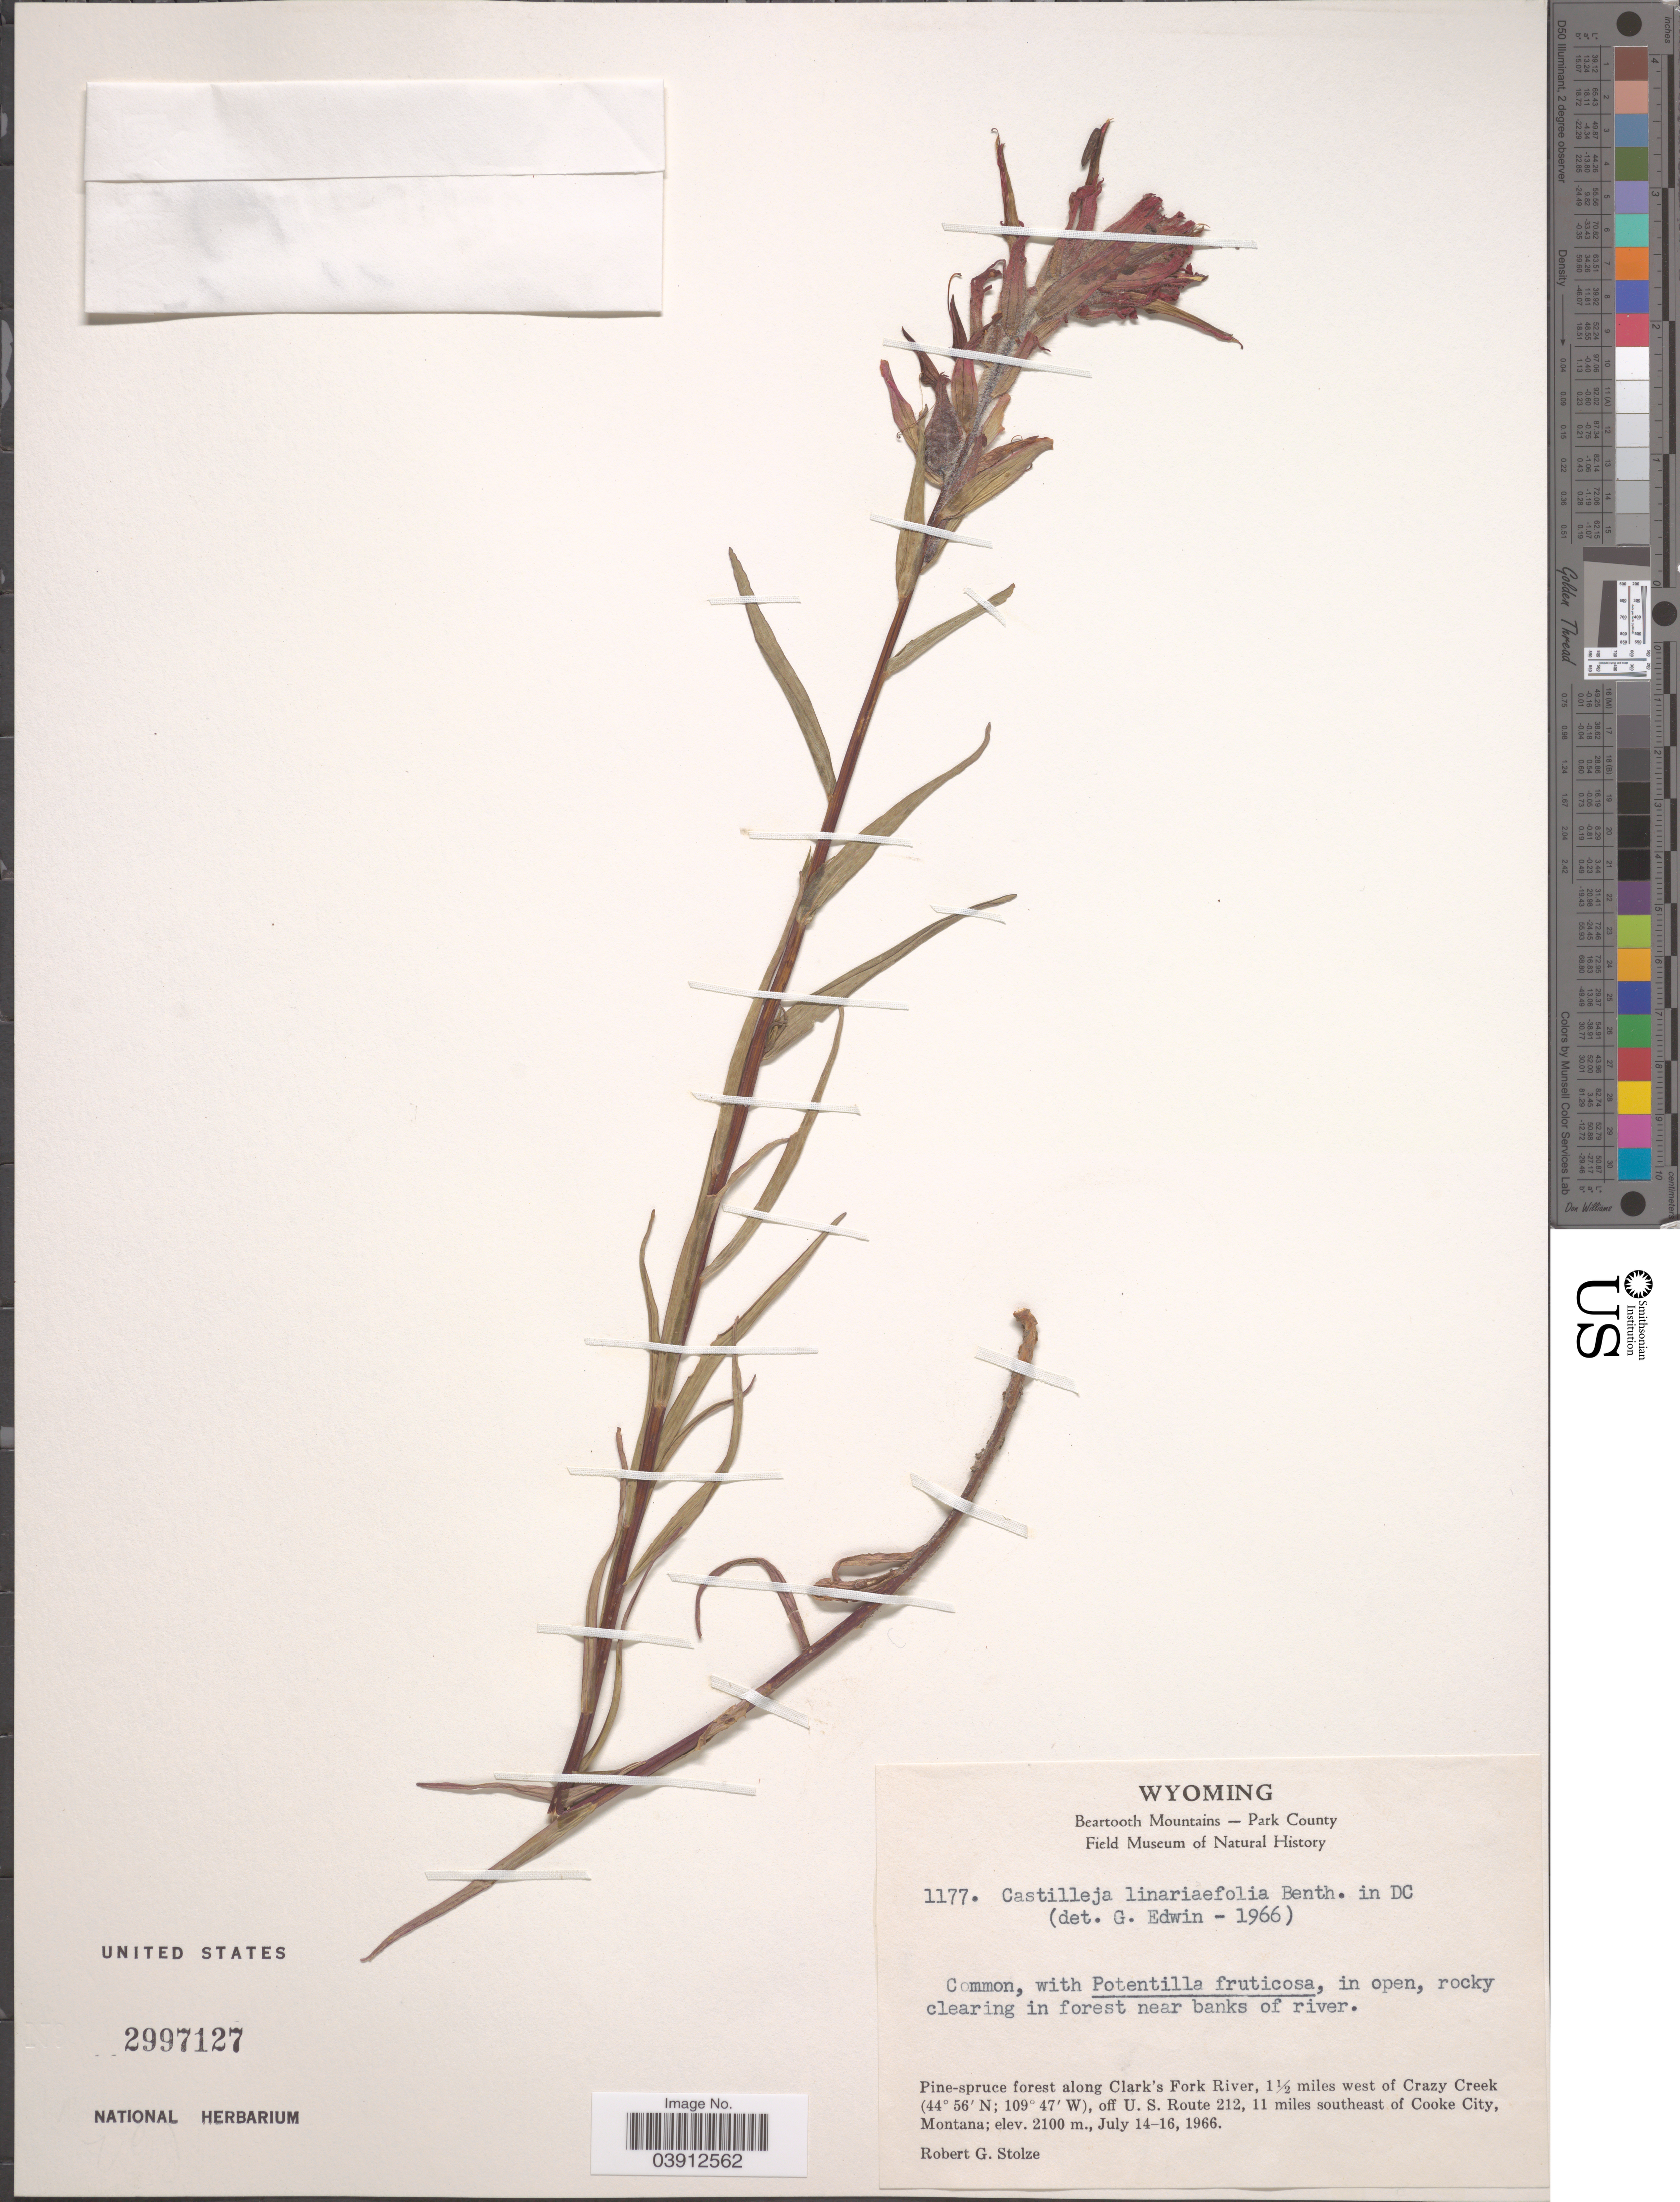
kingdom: Plantae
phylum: Tracheophyta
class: Magnoliopsida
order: Lamiales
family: Orobanchaceae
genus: Castilleja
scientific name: Castilleja linariifolia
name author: Benth.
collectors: R. G. Stolze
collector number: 1177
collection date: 1966-07-14/1966-07-16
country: United States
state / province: Wyoming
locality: Beartooth Mountains - Park County. In open, rocky clearing in forest near banks of river. Pine-spruce forest along Clark's Fork River, 1½ miles west of Crazy Creek, off U. S. Route 212, 11 miles southeast of Cooke City, Montana.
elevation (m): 2100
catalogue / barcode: US 2997127